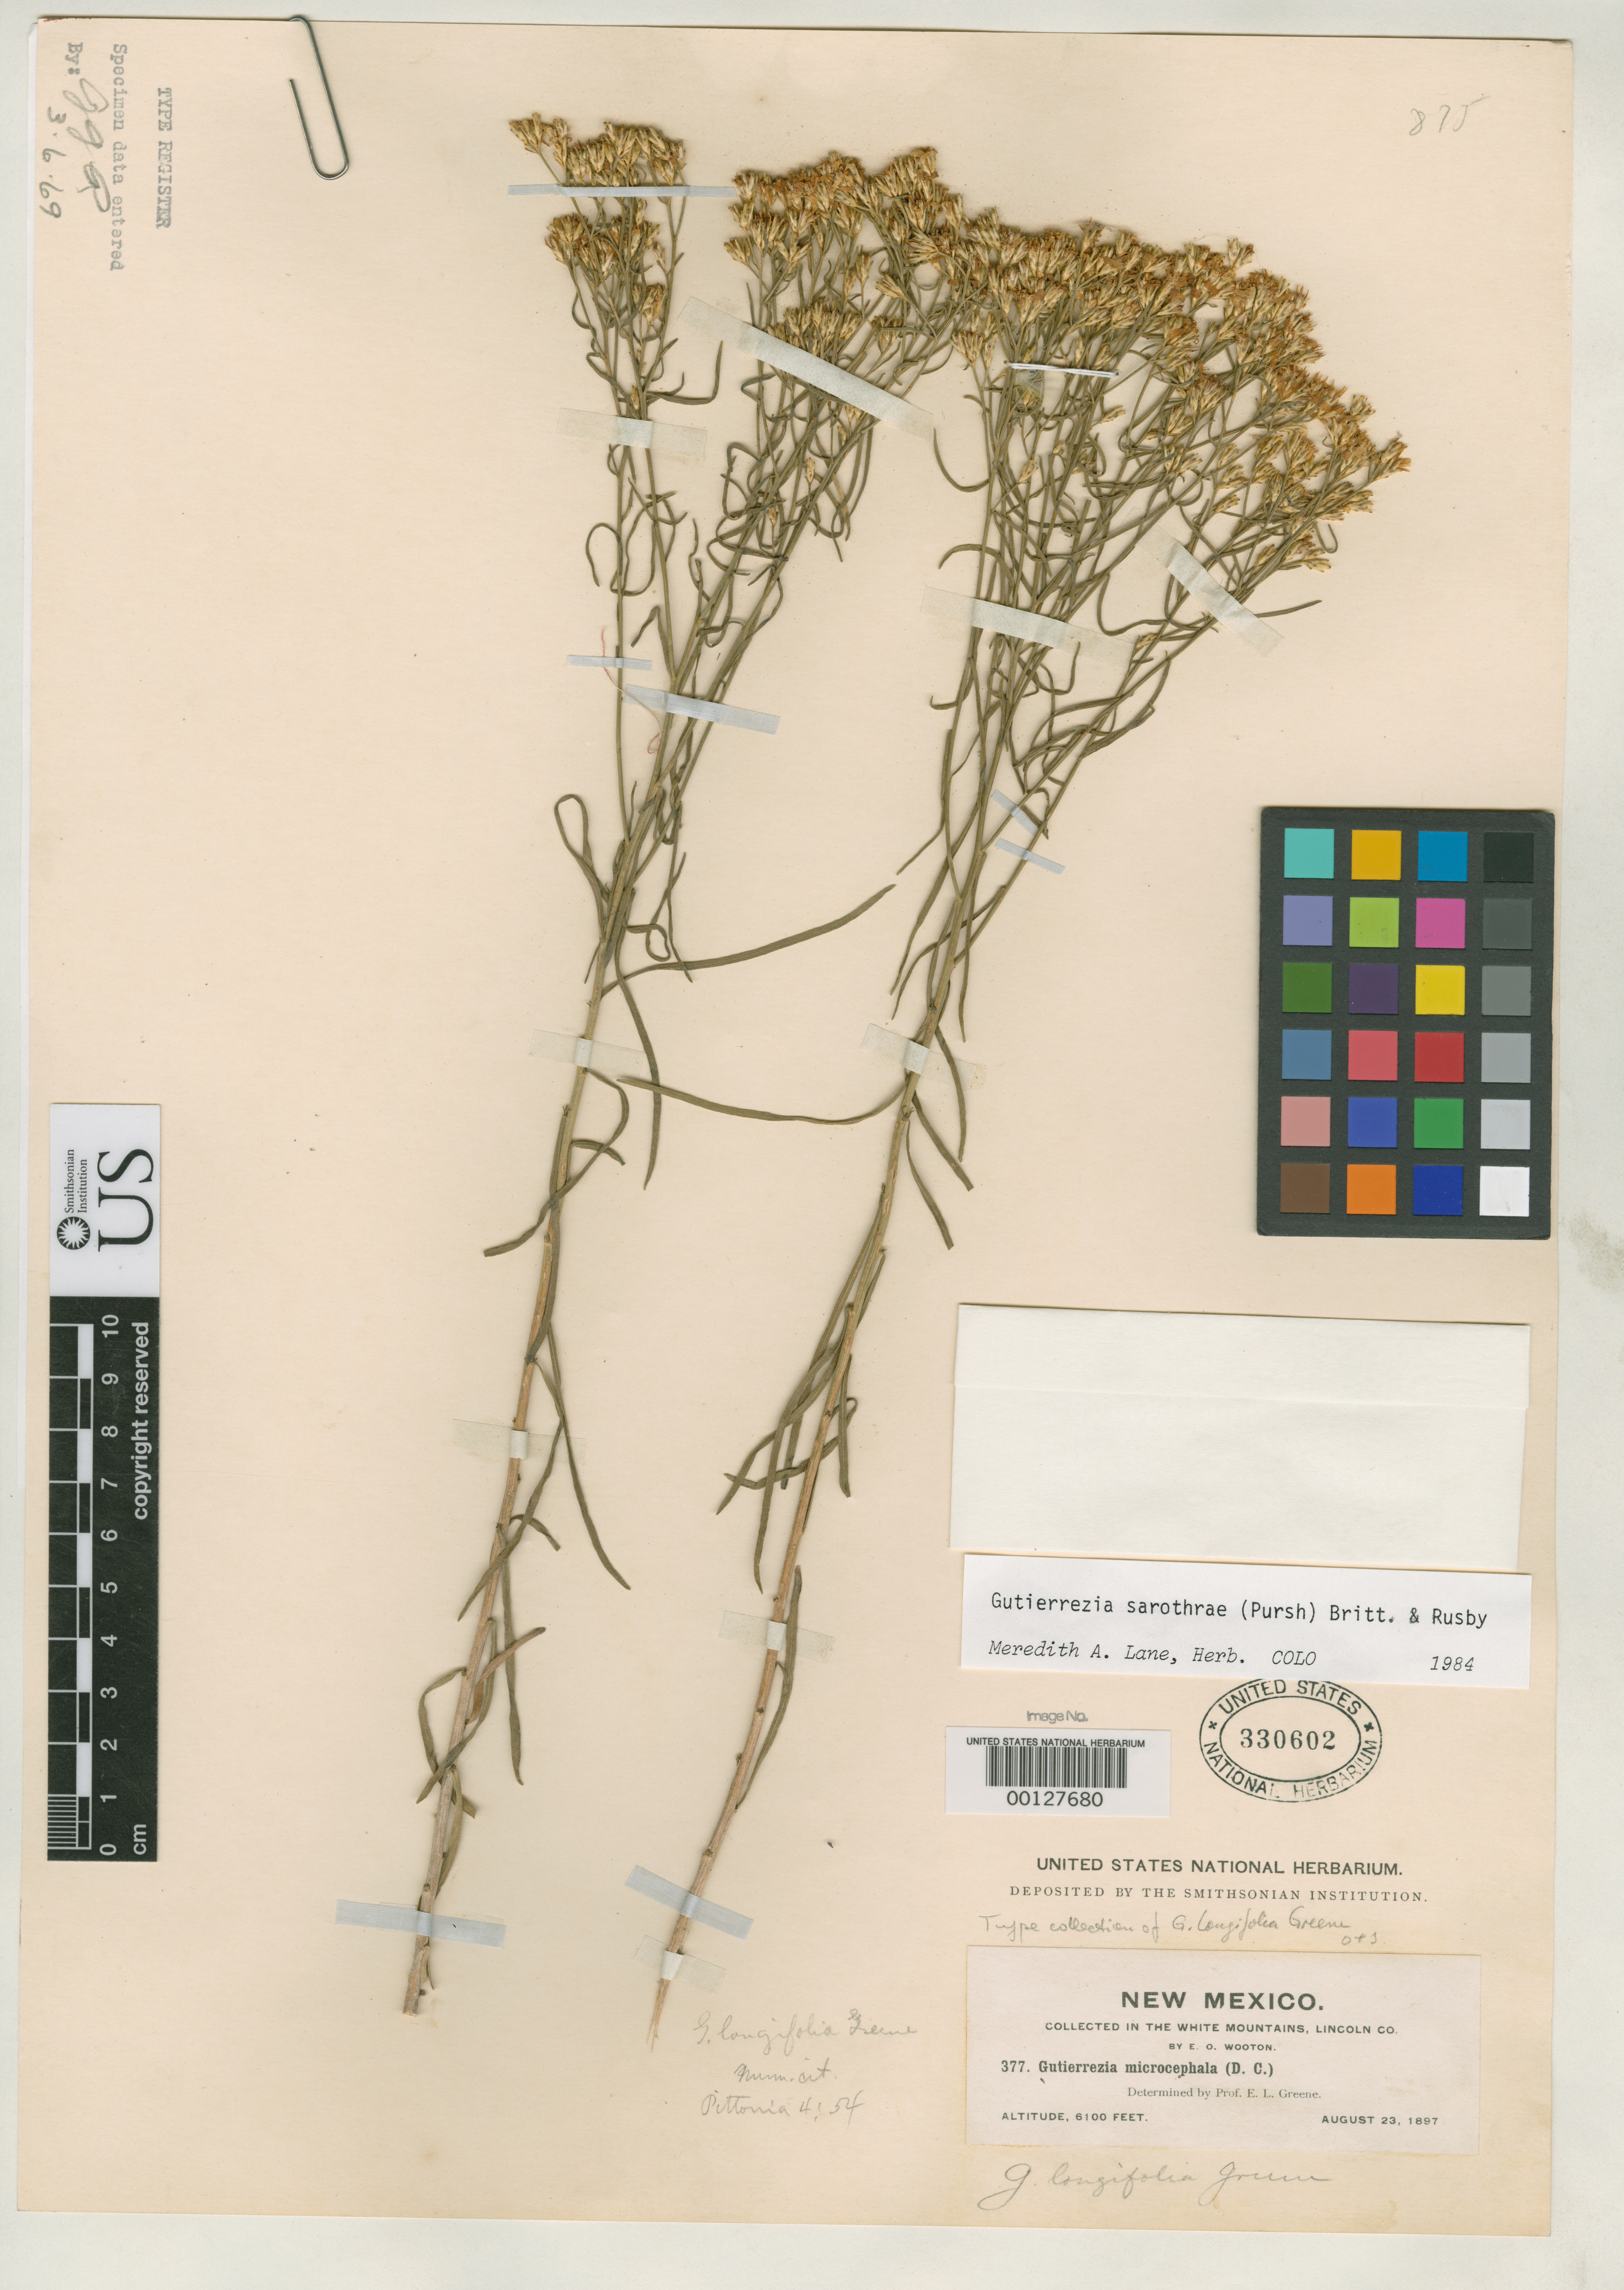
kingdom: Plantae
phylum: Tracheophyta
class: Magnoliopsida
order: Asterales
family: Asteraceae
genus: Gutierrezia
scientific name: Gutierrezia longifolia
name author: Greene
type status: Isotype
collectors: E. O. Wooton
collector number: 377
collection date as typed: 23 Aug 1897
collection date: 1897-08-23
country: United States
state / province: New Mexico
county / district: Lincoln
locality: White Mts.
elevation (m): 6100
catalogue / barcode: US 330602